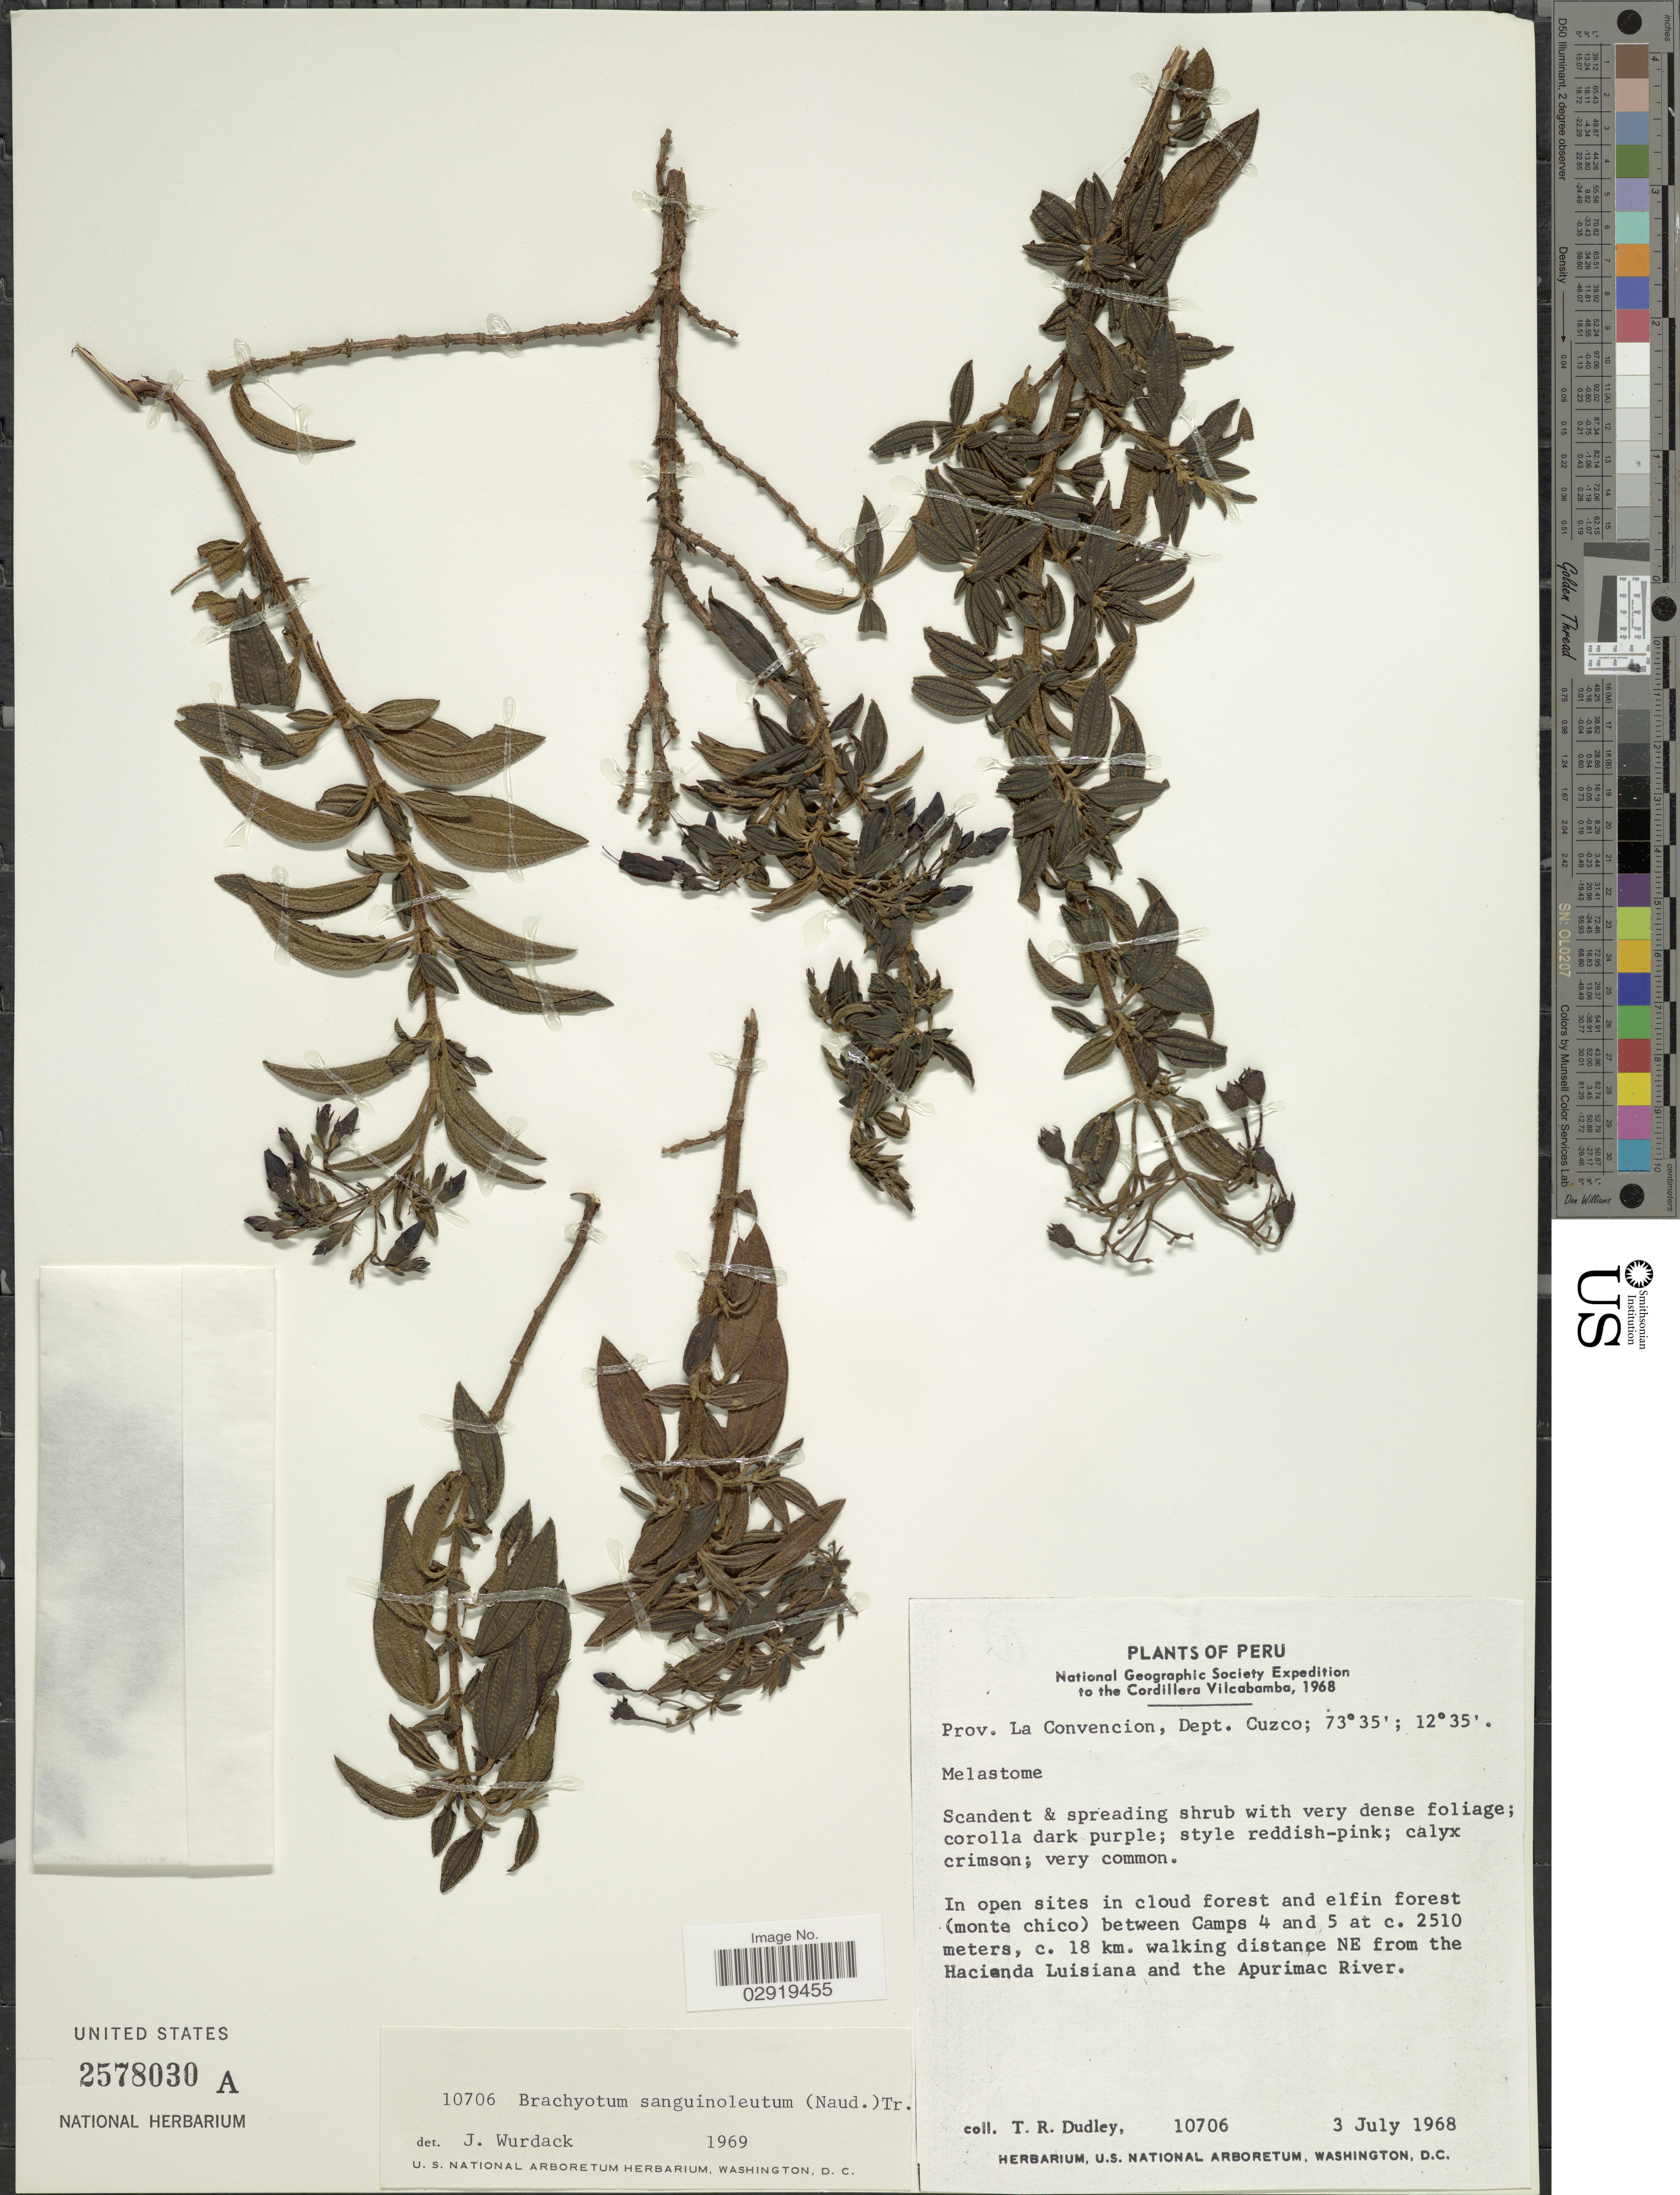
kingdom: Plantae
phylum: Tracheophyta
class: Magnoliopsida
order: Myrtales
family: Melastomataceae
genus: Brachyotum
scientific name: Brachyotum sanguinolentum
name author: (Naudin) Triana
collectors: T. R. Dudley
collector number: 10706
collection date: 1968-07-03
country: Peru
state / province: Cusco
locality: Prov. La Convencion, Dept. Cuzco. Between Camps 4 and 5, c. 18 km. walking distance NE from the Hacienda Luisiana and the Apurimac River.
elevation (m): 2510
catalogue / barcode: US 2578030A